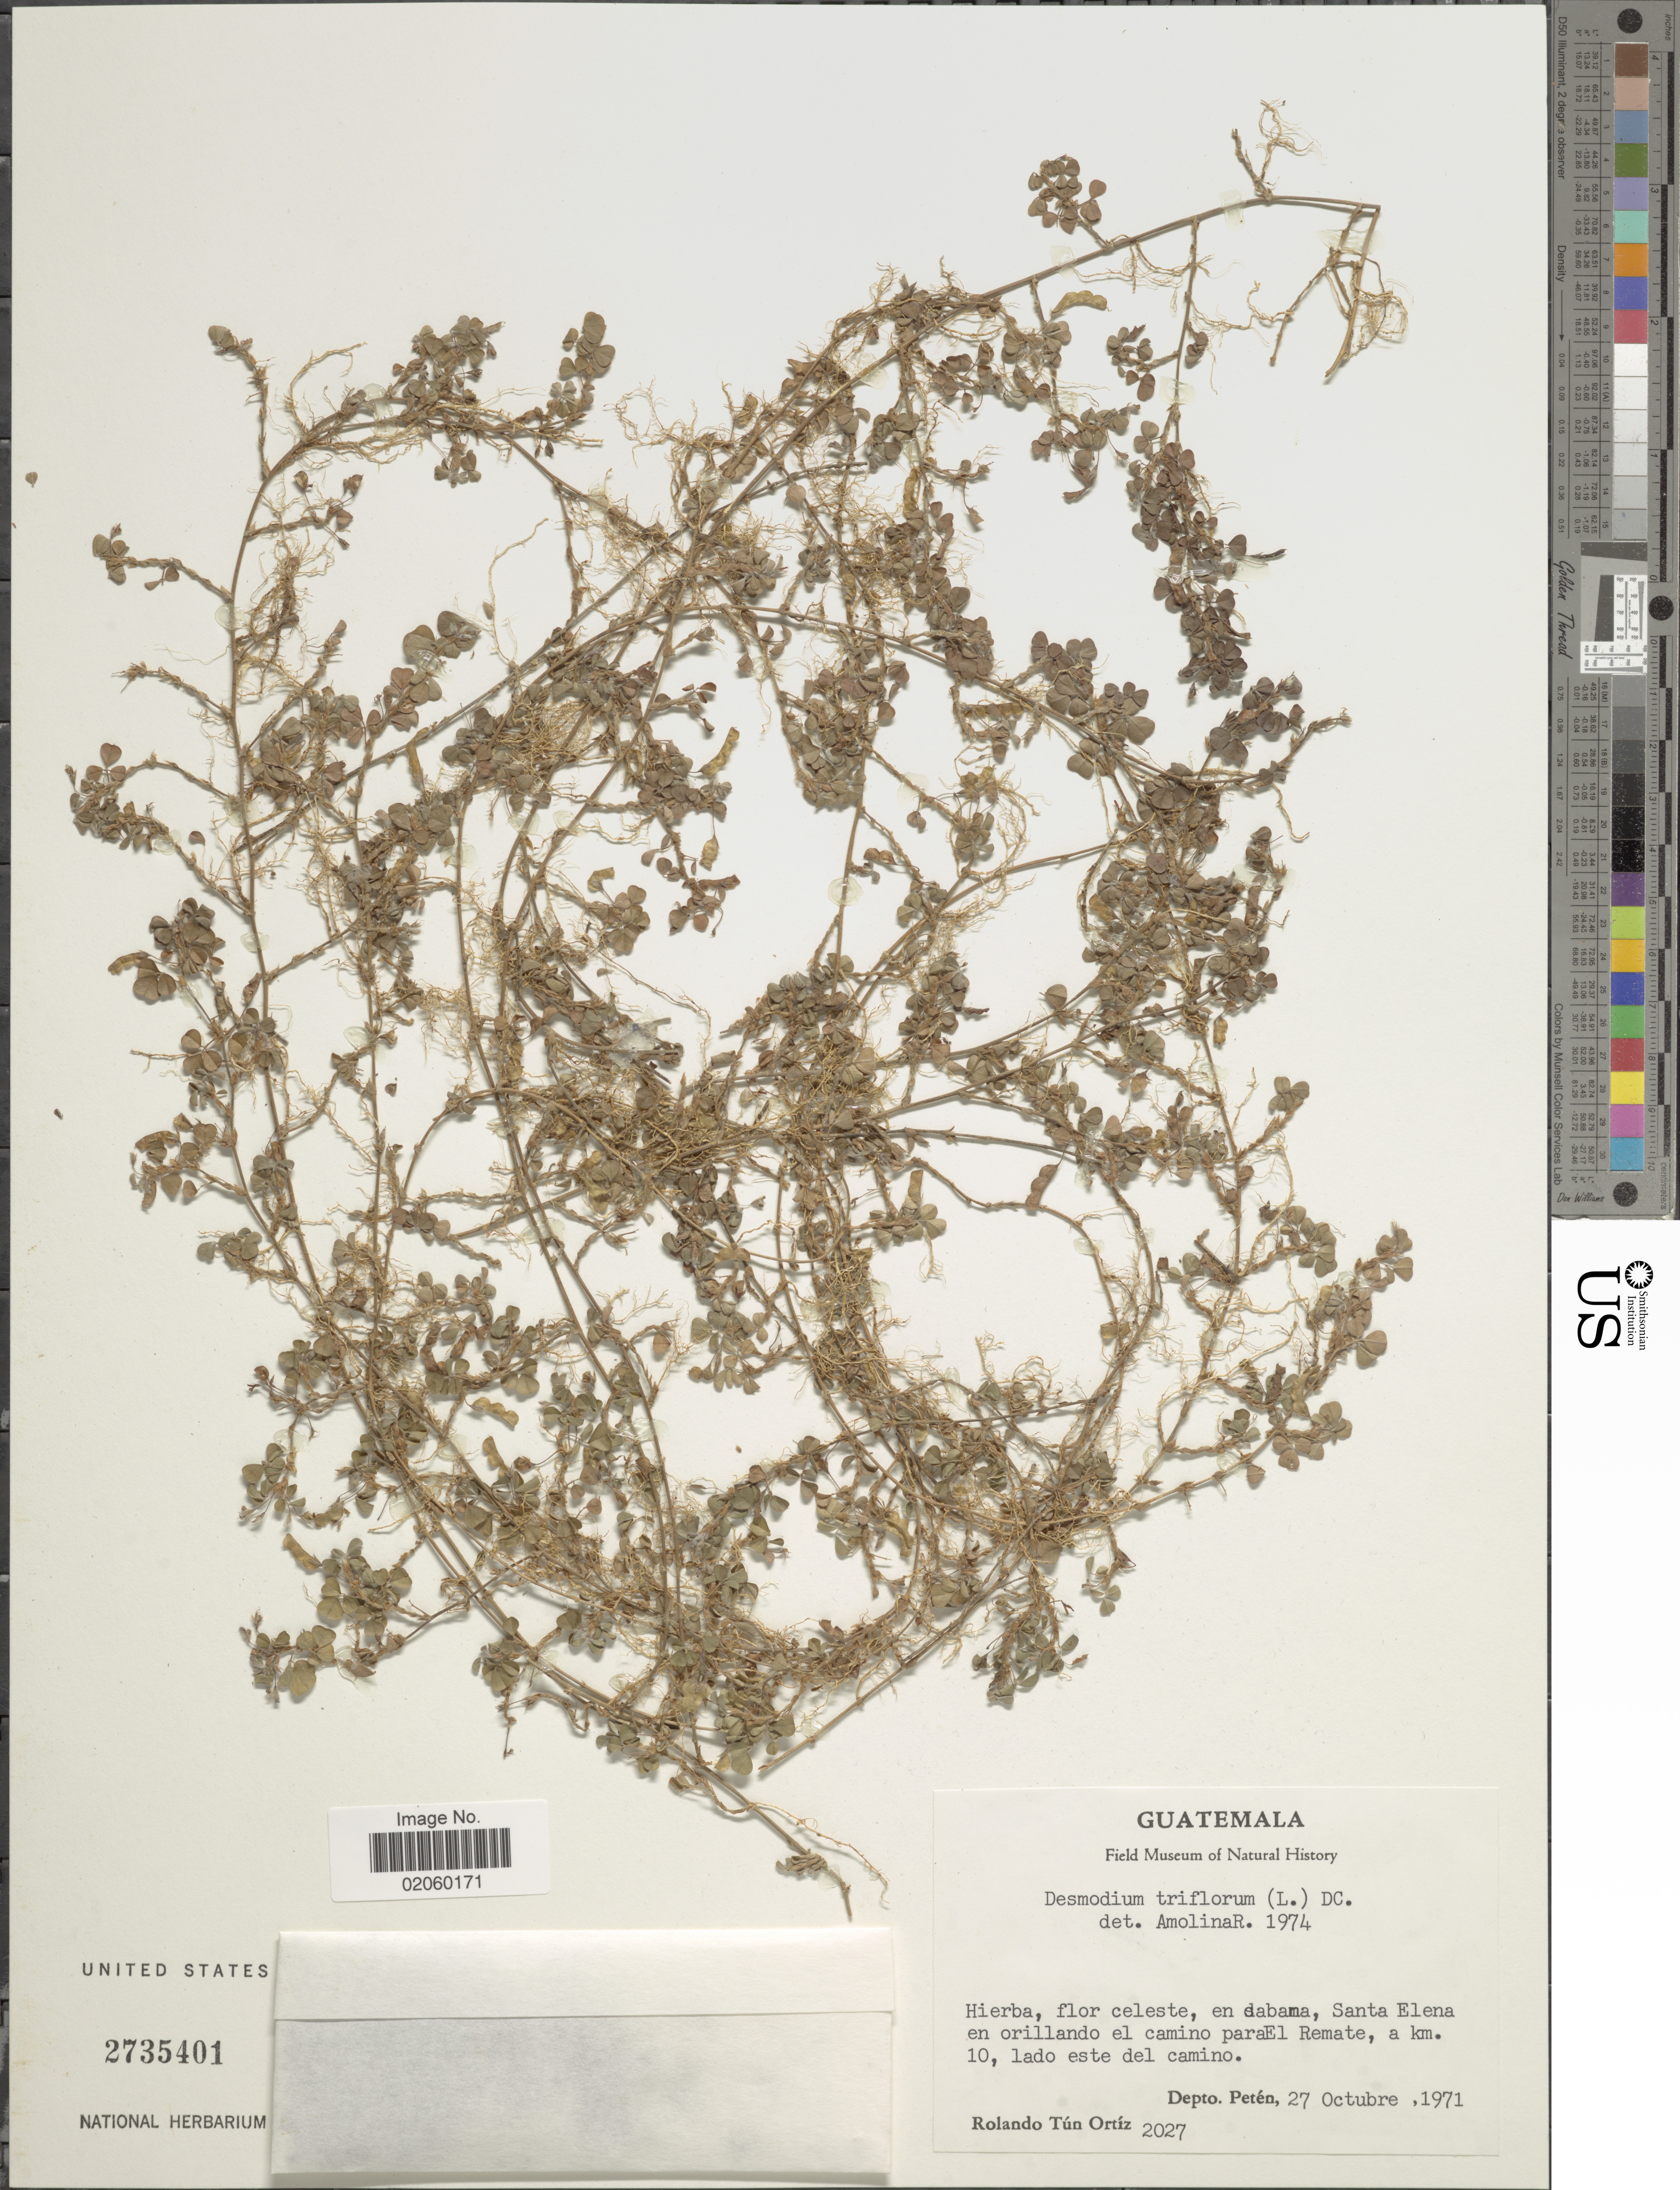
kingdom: Plantae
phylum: Tracheophyta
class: Magnoliopsida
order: Fabales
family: Fabaceae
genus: Grona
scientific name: Grona triflora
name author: (L.) H. Ohashi & K. Ohashi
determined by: Strong, Mark T., (BOT), Smithsonian Institution - National Museum of Natural History (UNITED STATES)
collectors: R. T. Ortíz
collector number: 2027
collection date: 1971-10-27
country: Guatemala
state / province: El Petén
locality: En dabama, Santa Elena en orillando el camino para El Remate, a km 10, al lado este del camimo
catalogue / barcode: US 2735401